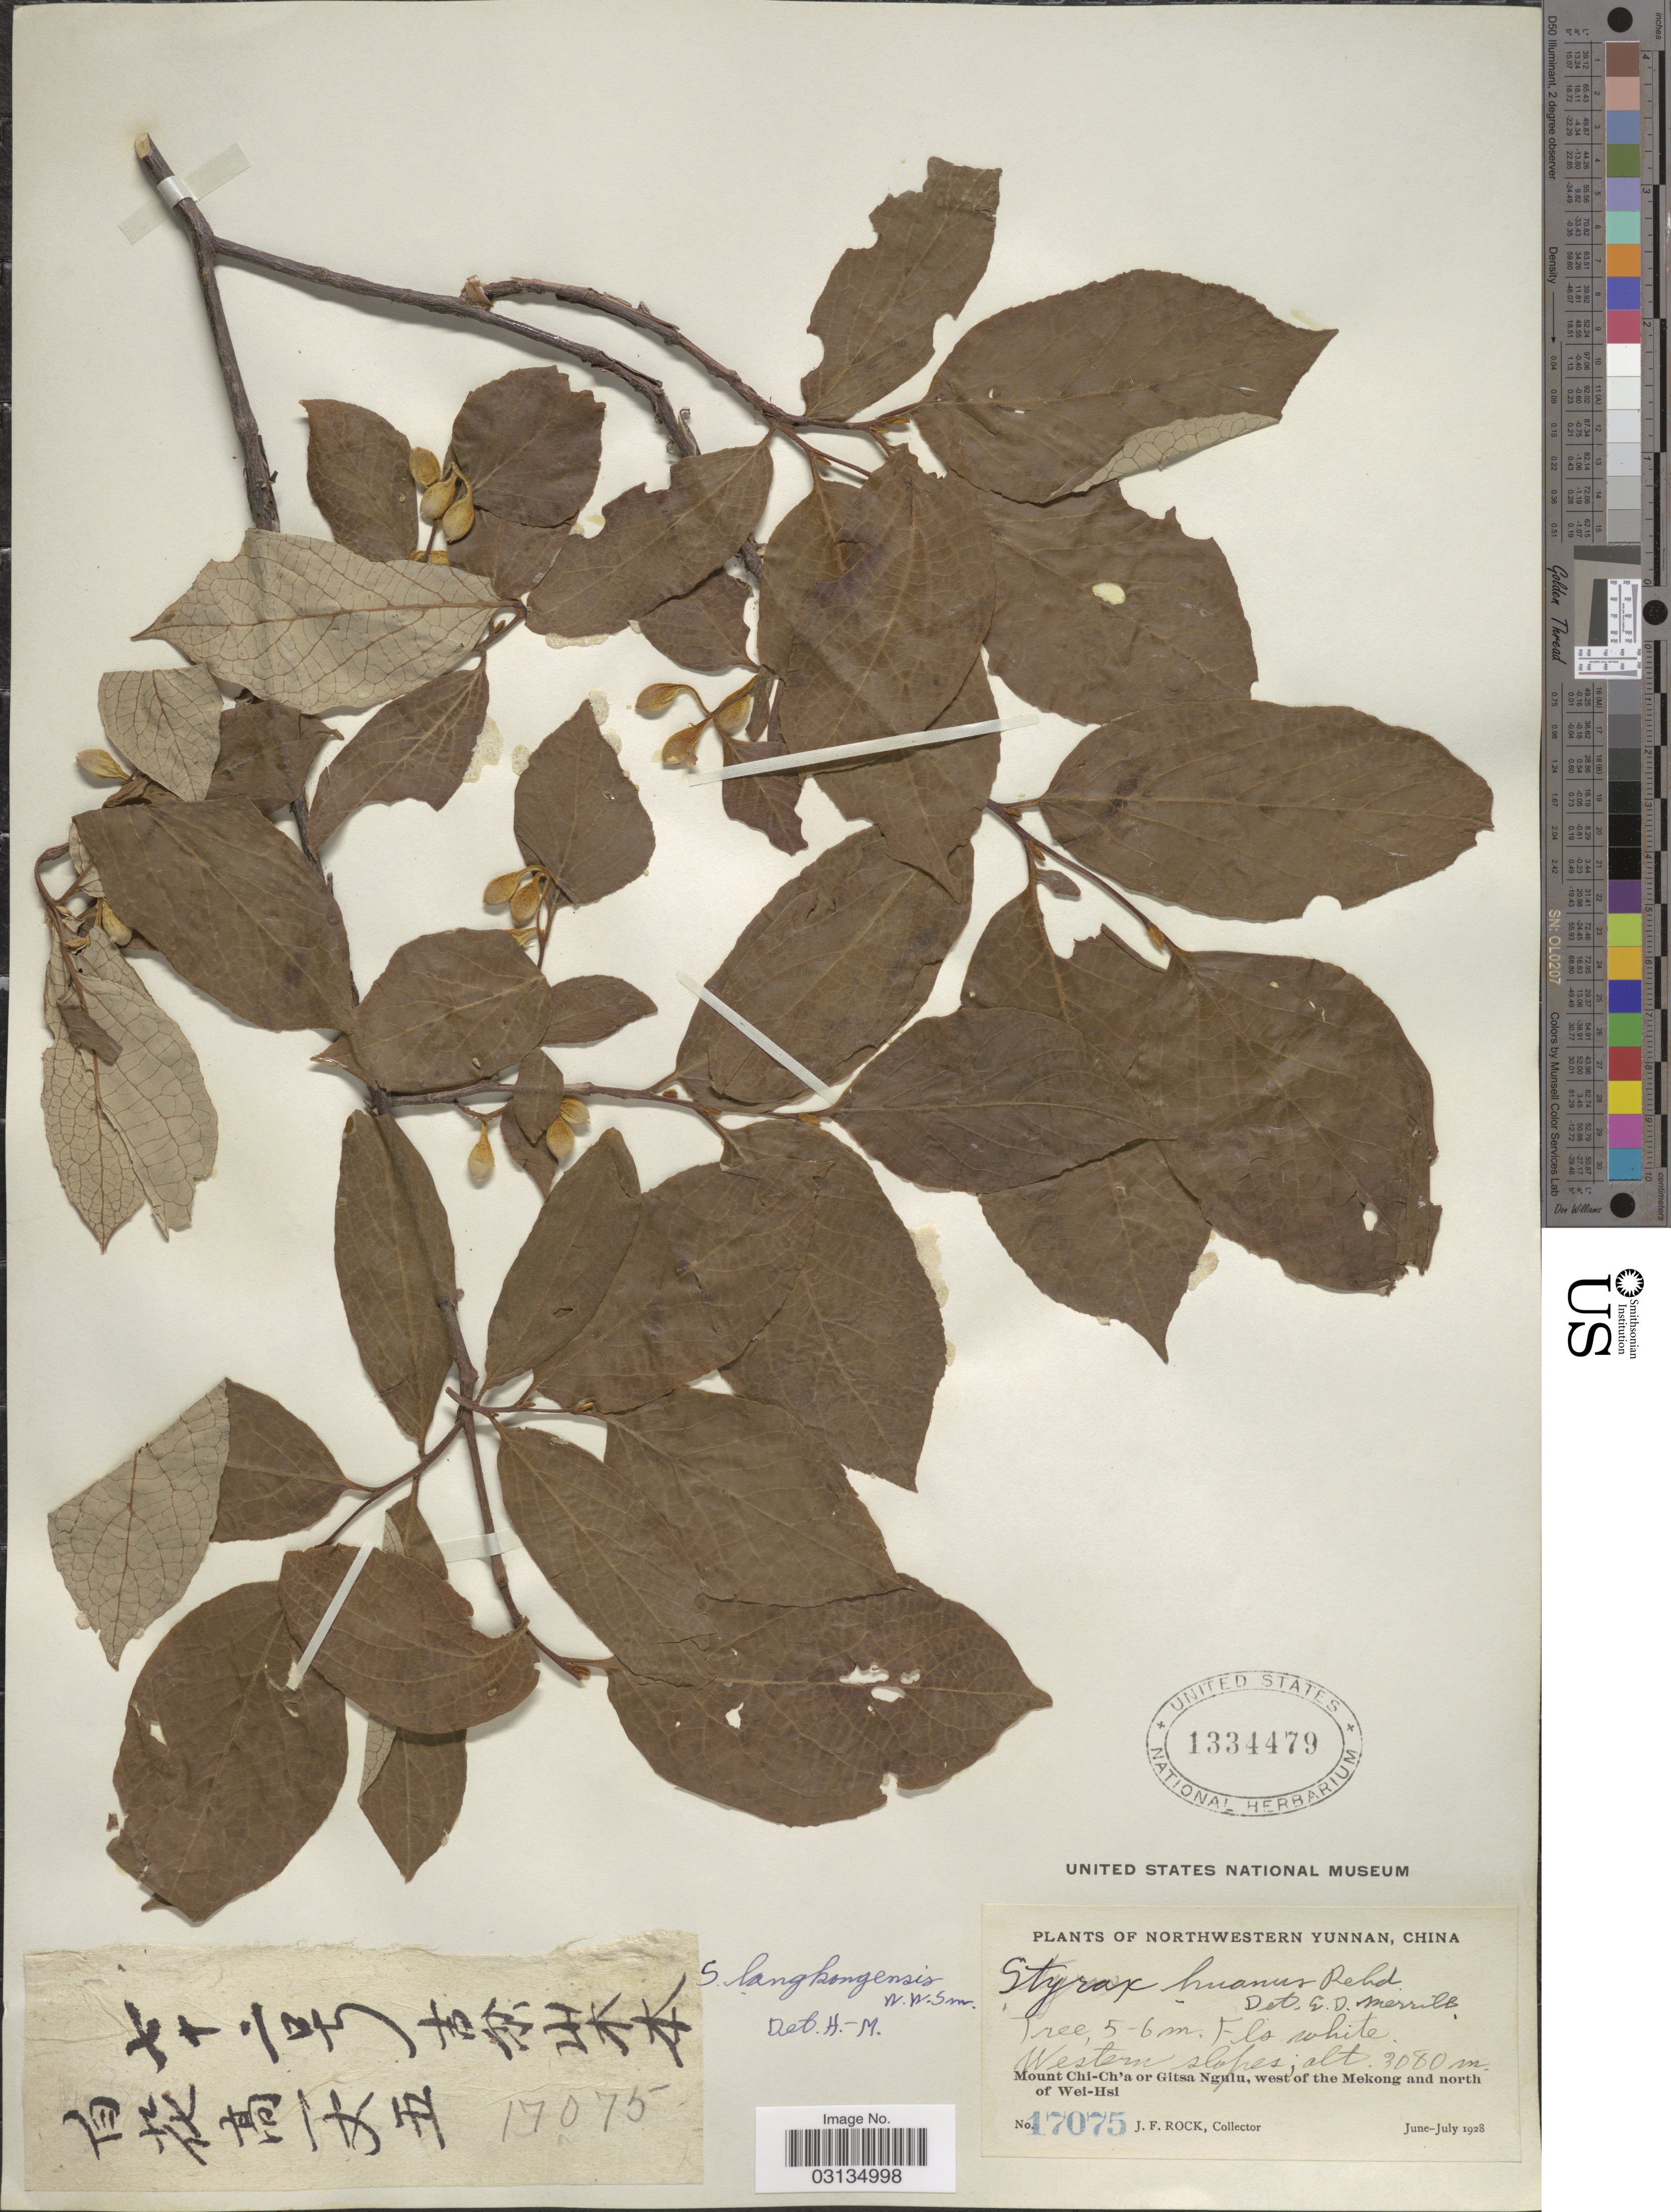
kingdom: Plantae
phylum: Tracheophyta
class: Magnoliopsida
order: Ericales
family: Styracaceae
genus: Styrax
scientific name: Styrax langkongensis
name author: W.W. Sm.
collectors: J. Rock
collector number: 17075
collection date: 1928-06/1928-07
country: China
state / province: Yunnan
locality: Northwestern Yunnan, China, Western slopes, Mount Chi-Ch'a or Gitsa Ngulu, west of the Mekong and north of Wei-Hsi.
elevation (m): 3080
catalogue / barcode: US 1334479